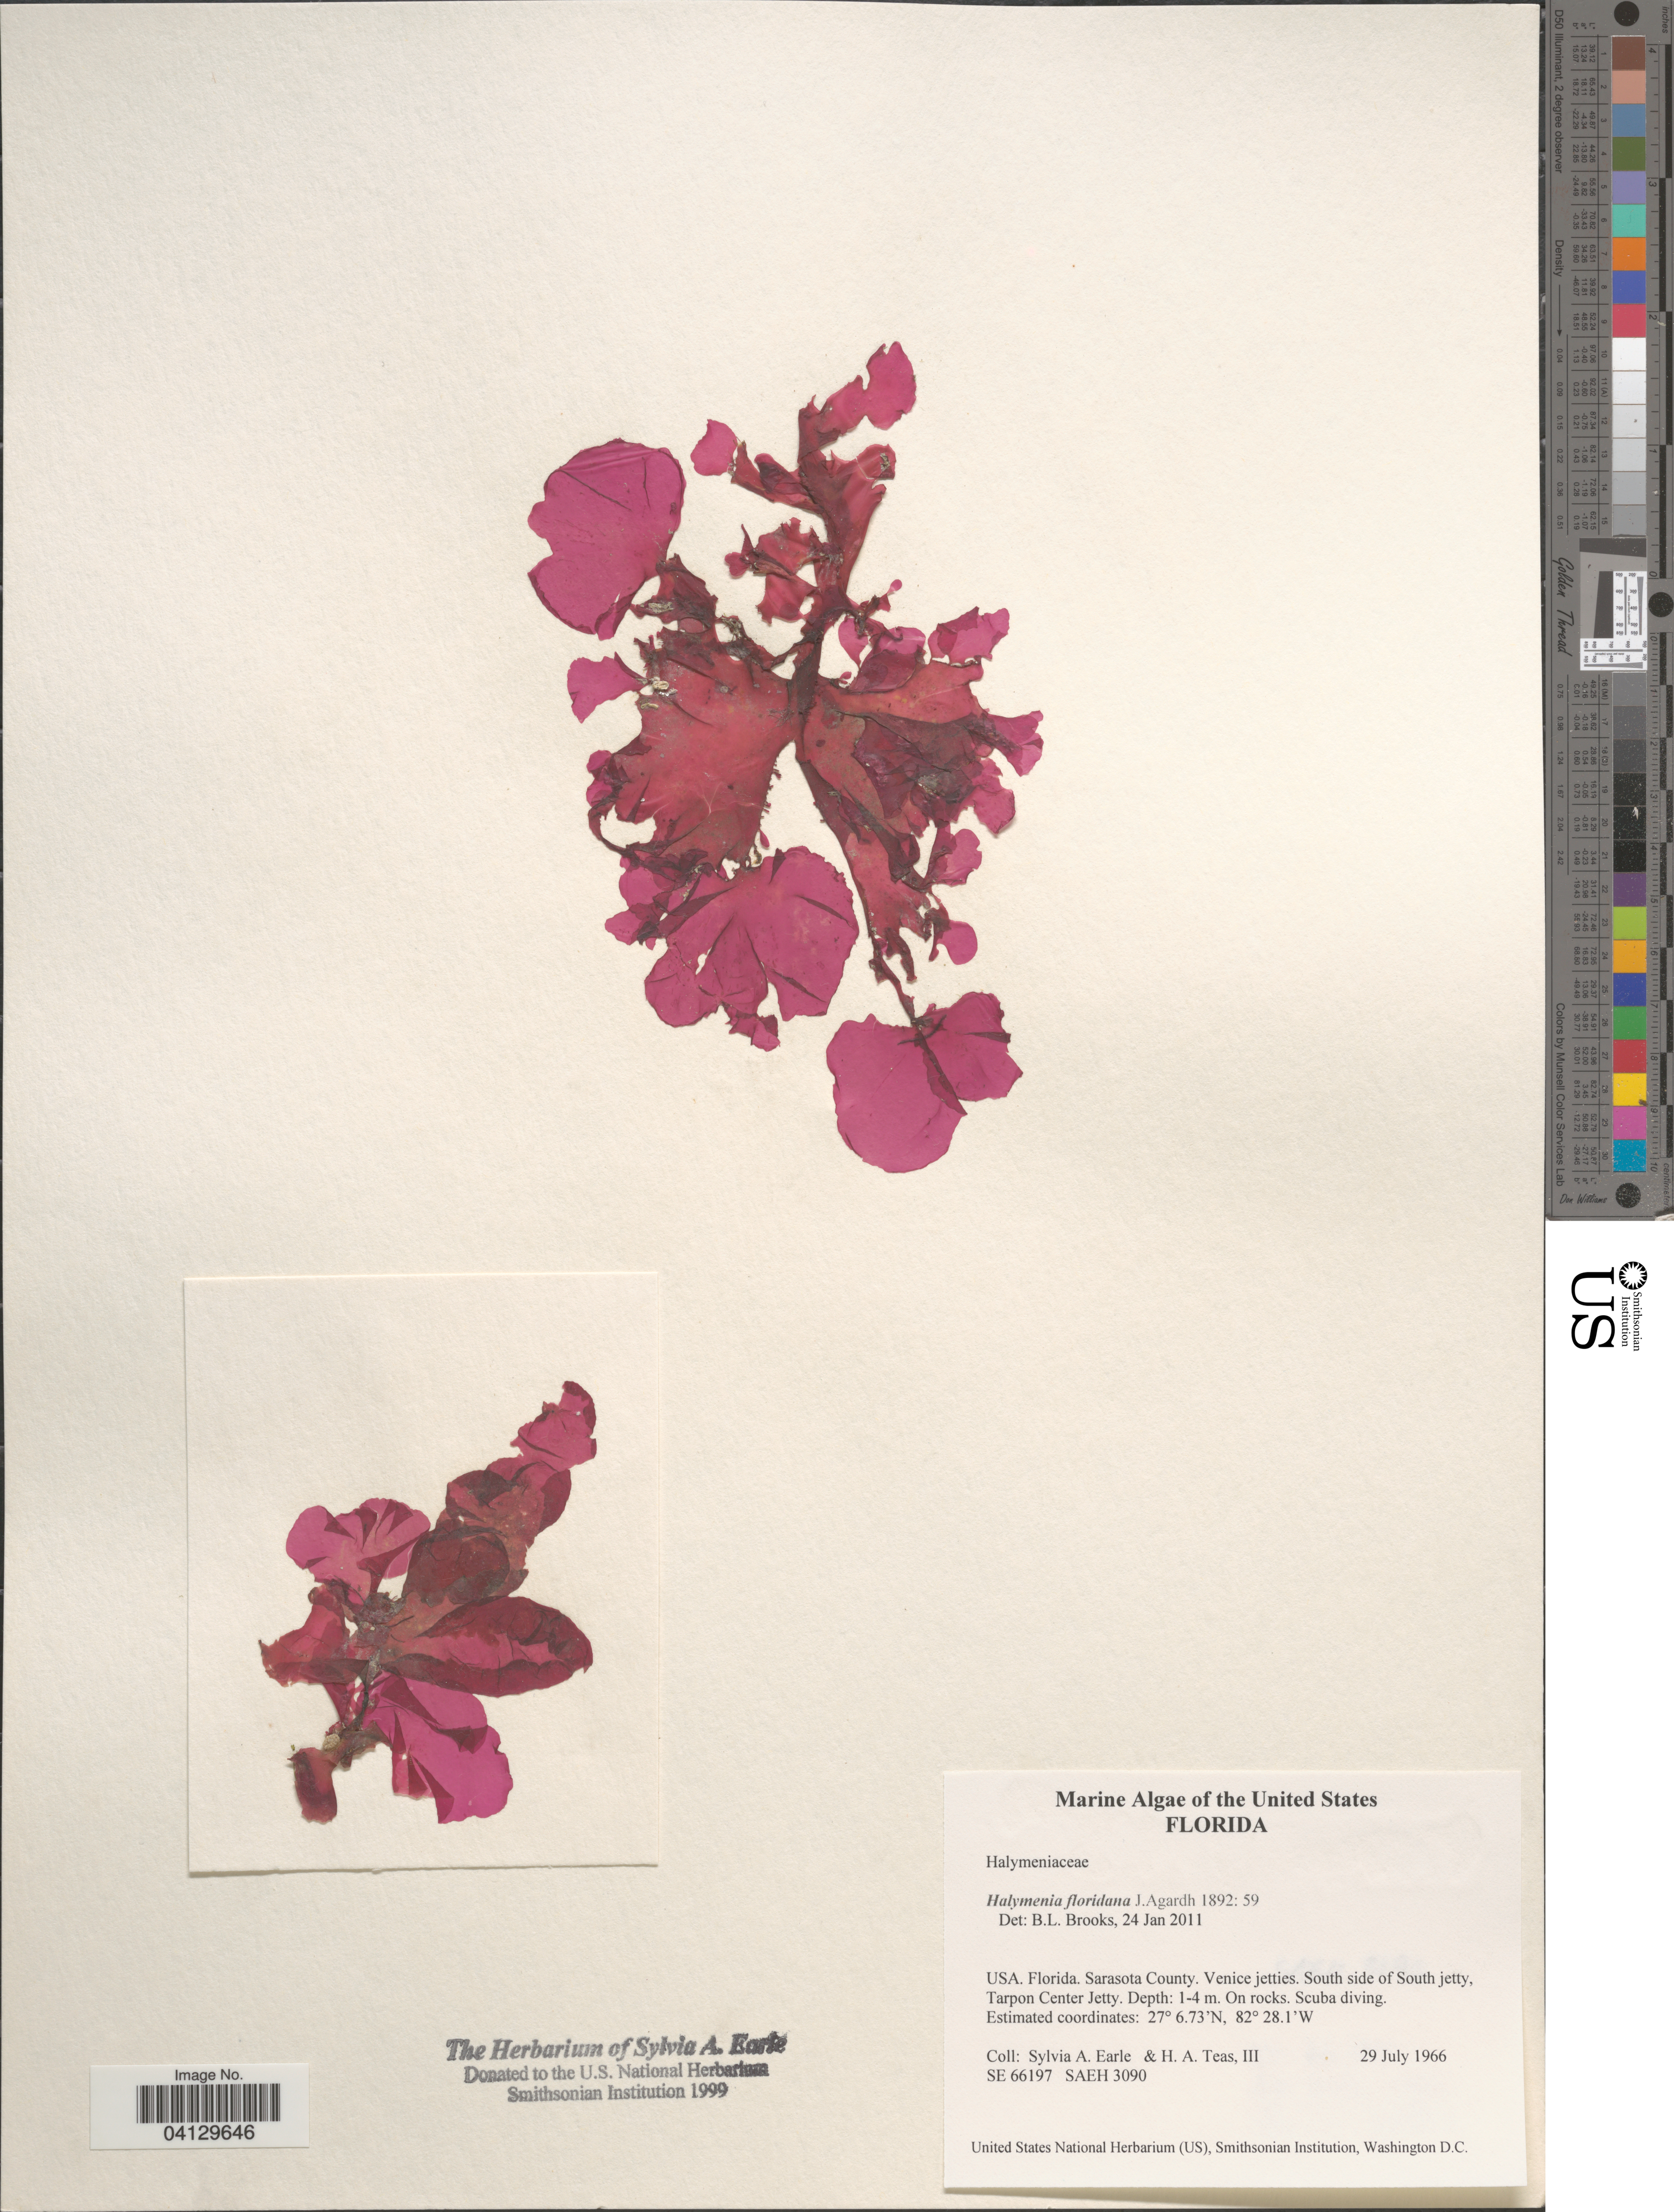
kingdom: Plantae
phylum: Rhodophyta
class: Florideophyceae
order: Halymeniales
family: Halymeniaceae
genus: Halymenia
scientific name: Halymenia floridana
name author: J. Agardh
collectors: S. A. Earle & H. Teas III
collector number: SE66197/SAEH3090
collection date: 1966-07-29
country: United States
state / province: Florida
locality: Sarasota County. Venice jetties. South side of South jetty, Tarpon Center Jetty.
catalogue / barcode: US 328642